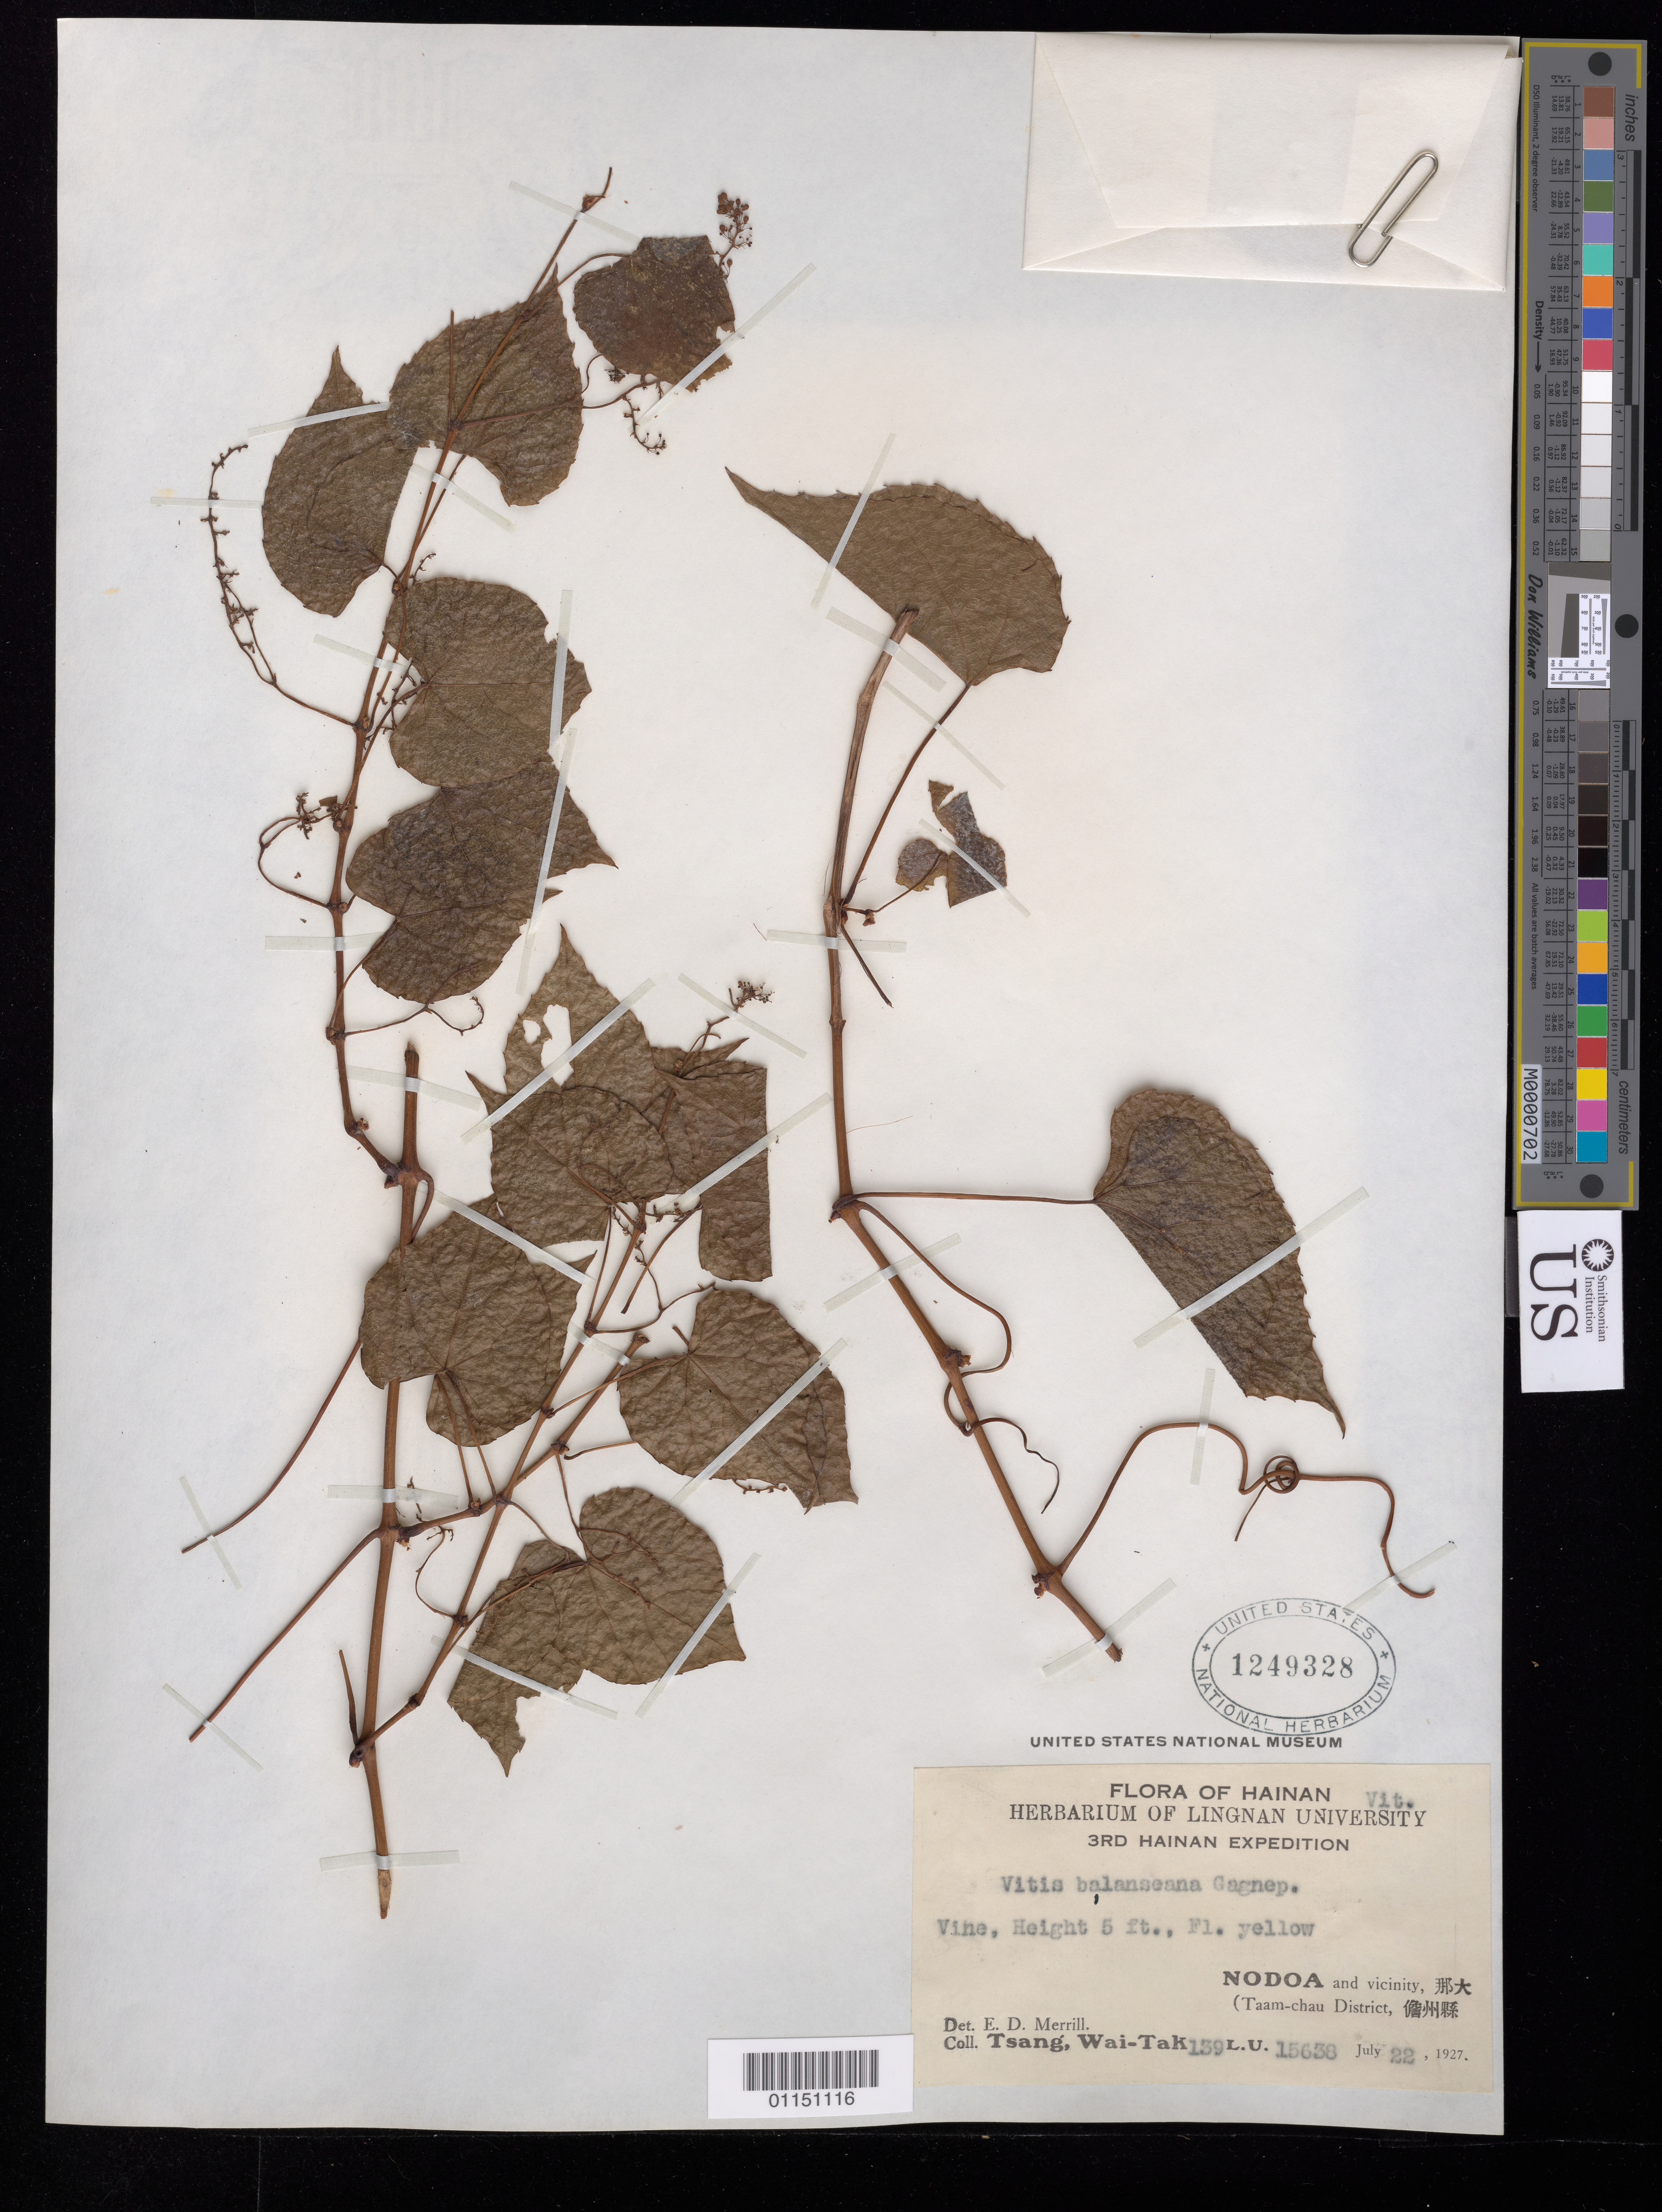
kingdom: Plantae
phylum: Tracheophyta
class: Magnoliopsida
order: Vitales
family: Vitaceae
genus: Vitis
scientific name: Vitis balansana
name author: Planch.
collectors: W. T. Tsang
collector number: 15638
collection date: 1927-07-22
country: China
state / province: Hainan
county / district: Taam Chau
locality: Noboa and vicinity.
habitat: Vine.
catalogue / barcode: US 1249328